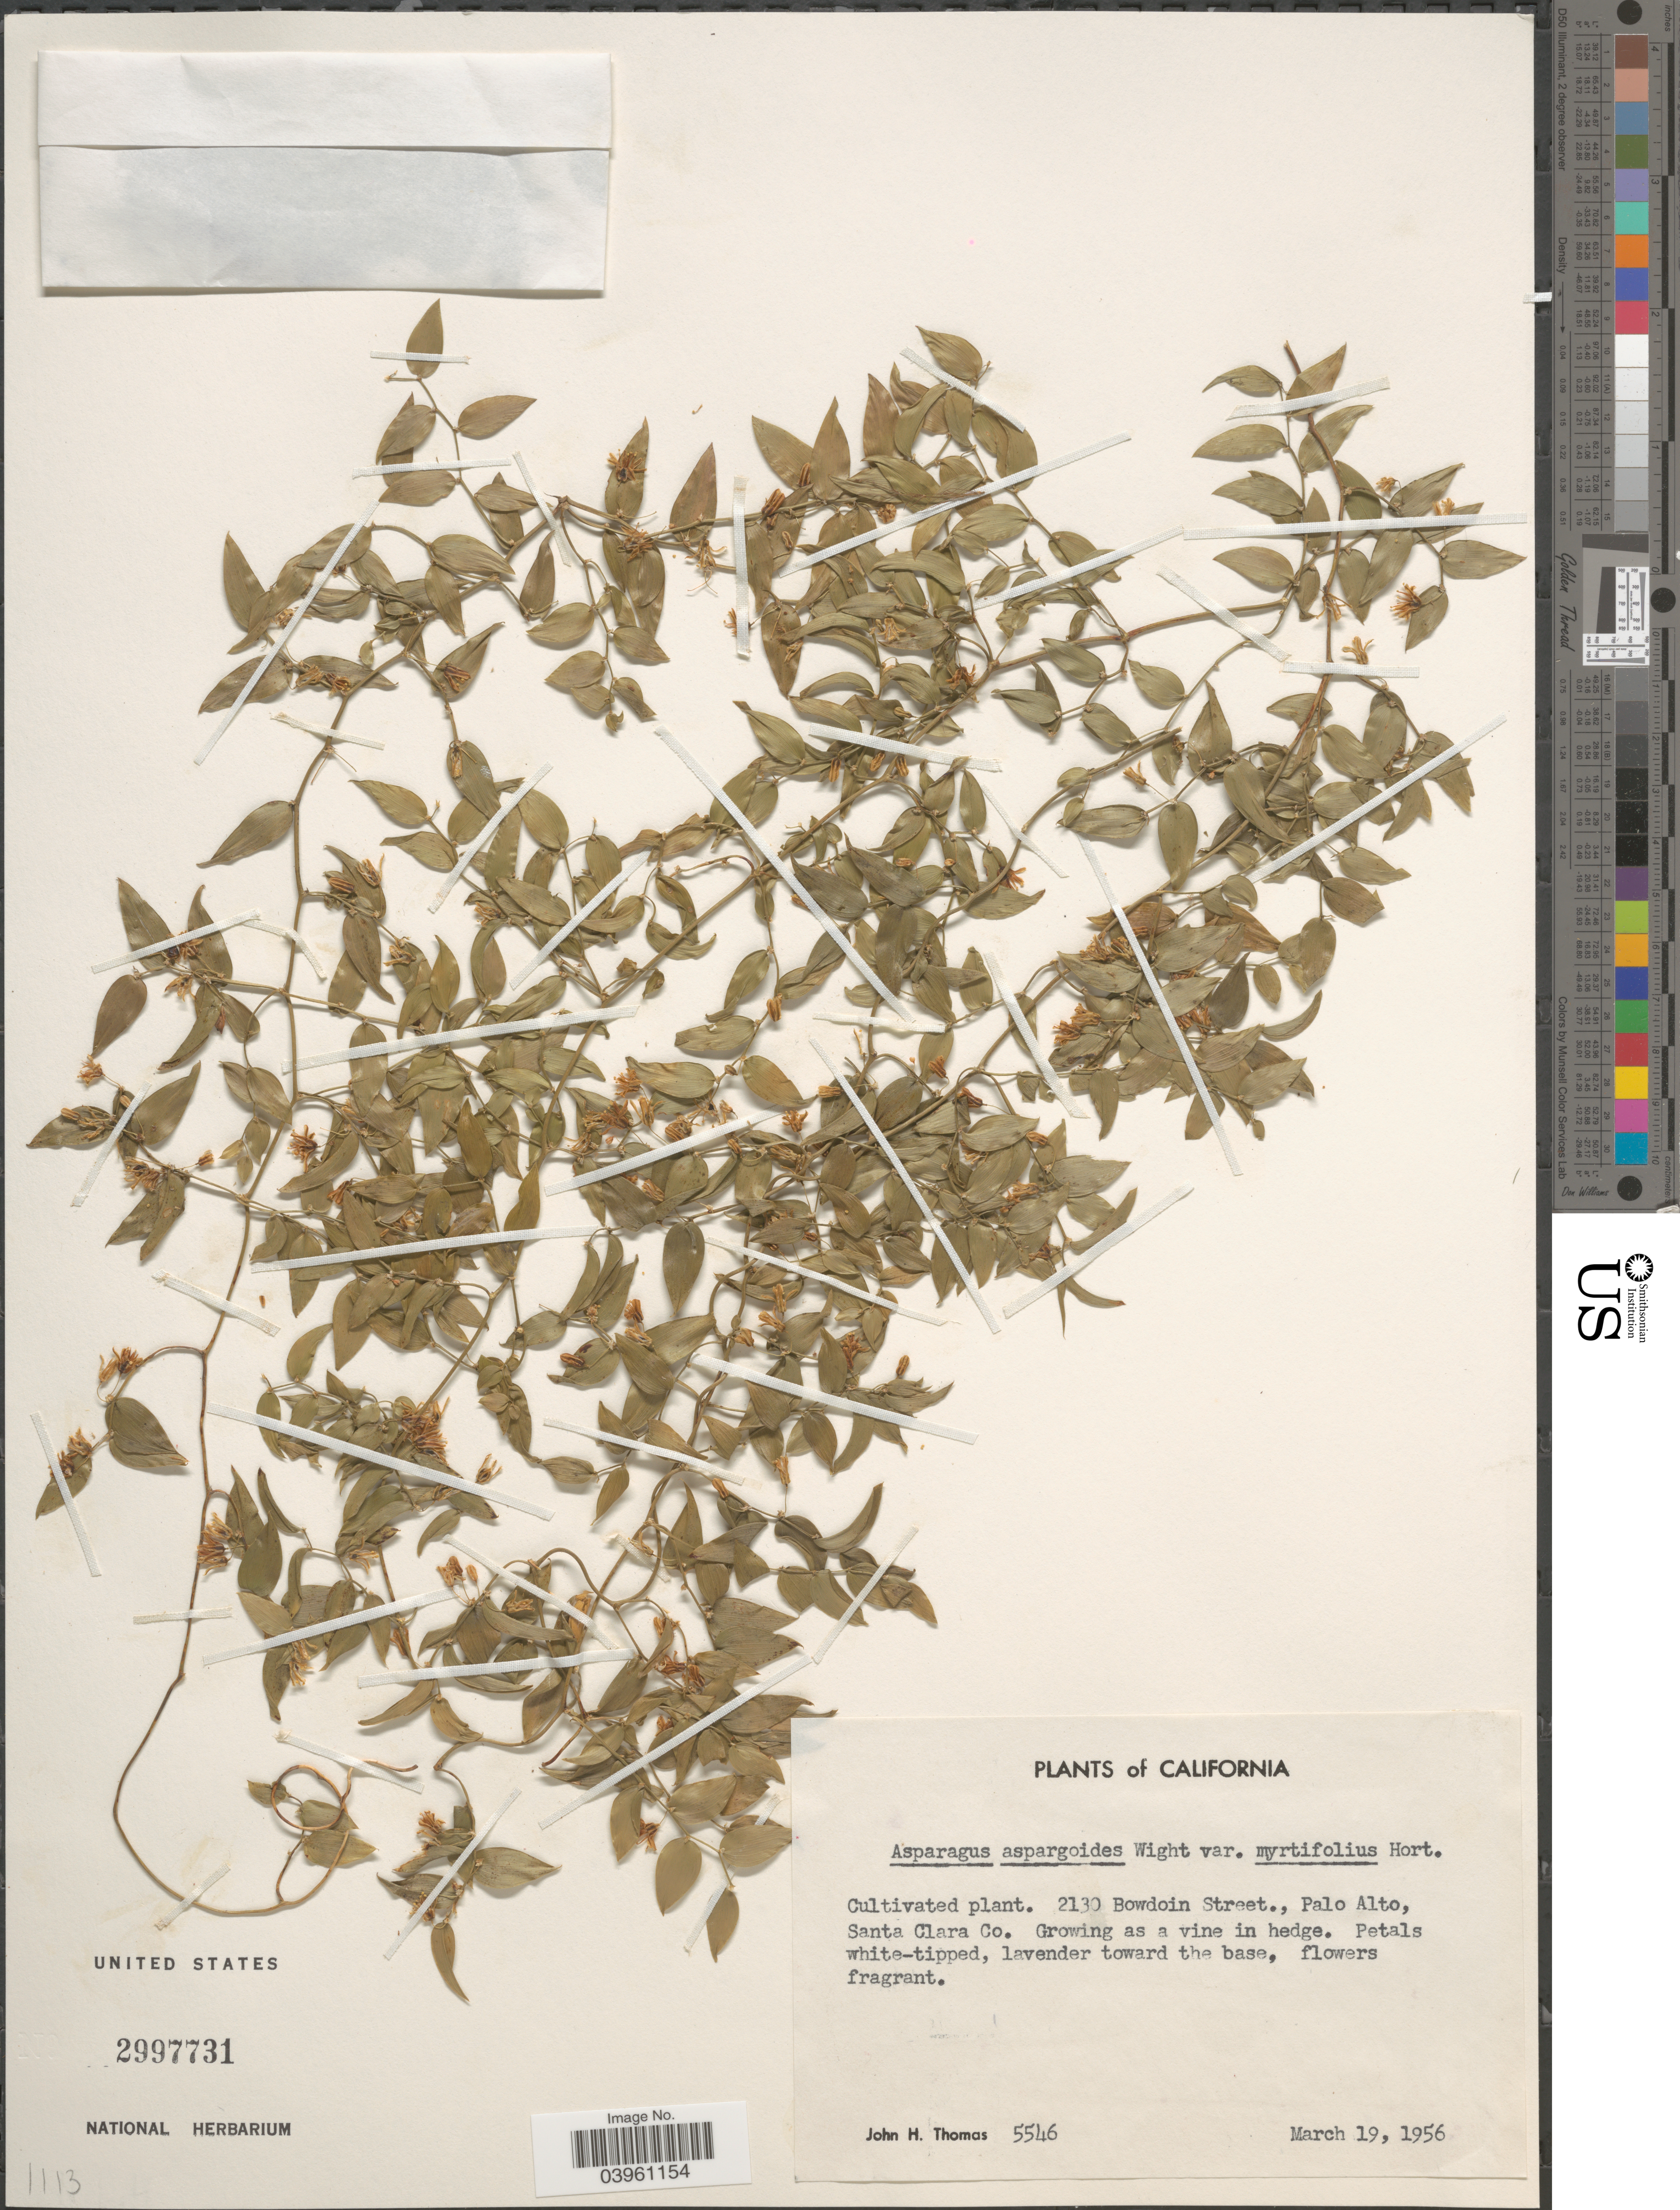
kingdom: Plantae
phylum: Tracheophyta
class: Liliopsida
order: Asparagales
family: Asparagaceae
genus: Asparagus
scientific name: Asparagus asparagoides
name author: (L.) Druce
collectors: J. H. Thomas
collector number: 5546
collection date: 1956-03-19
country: United States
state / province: California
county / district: Santa Clara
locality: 2130 Bowdoin Street., Palo Alto, Santa Clara Co.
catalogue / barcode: US 2997731